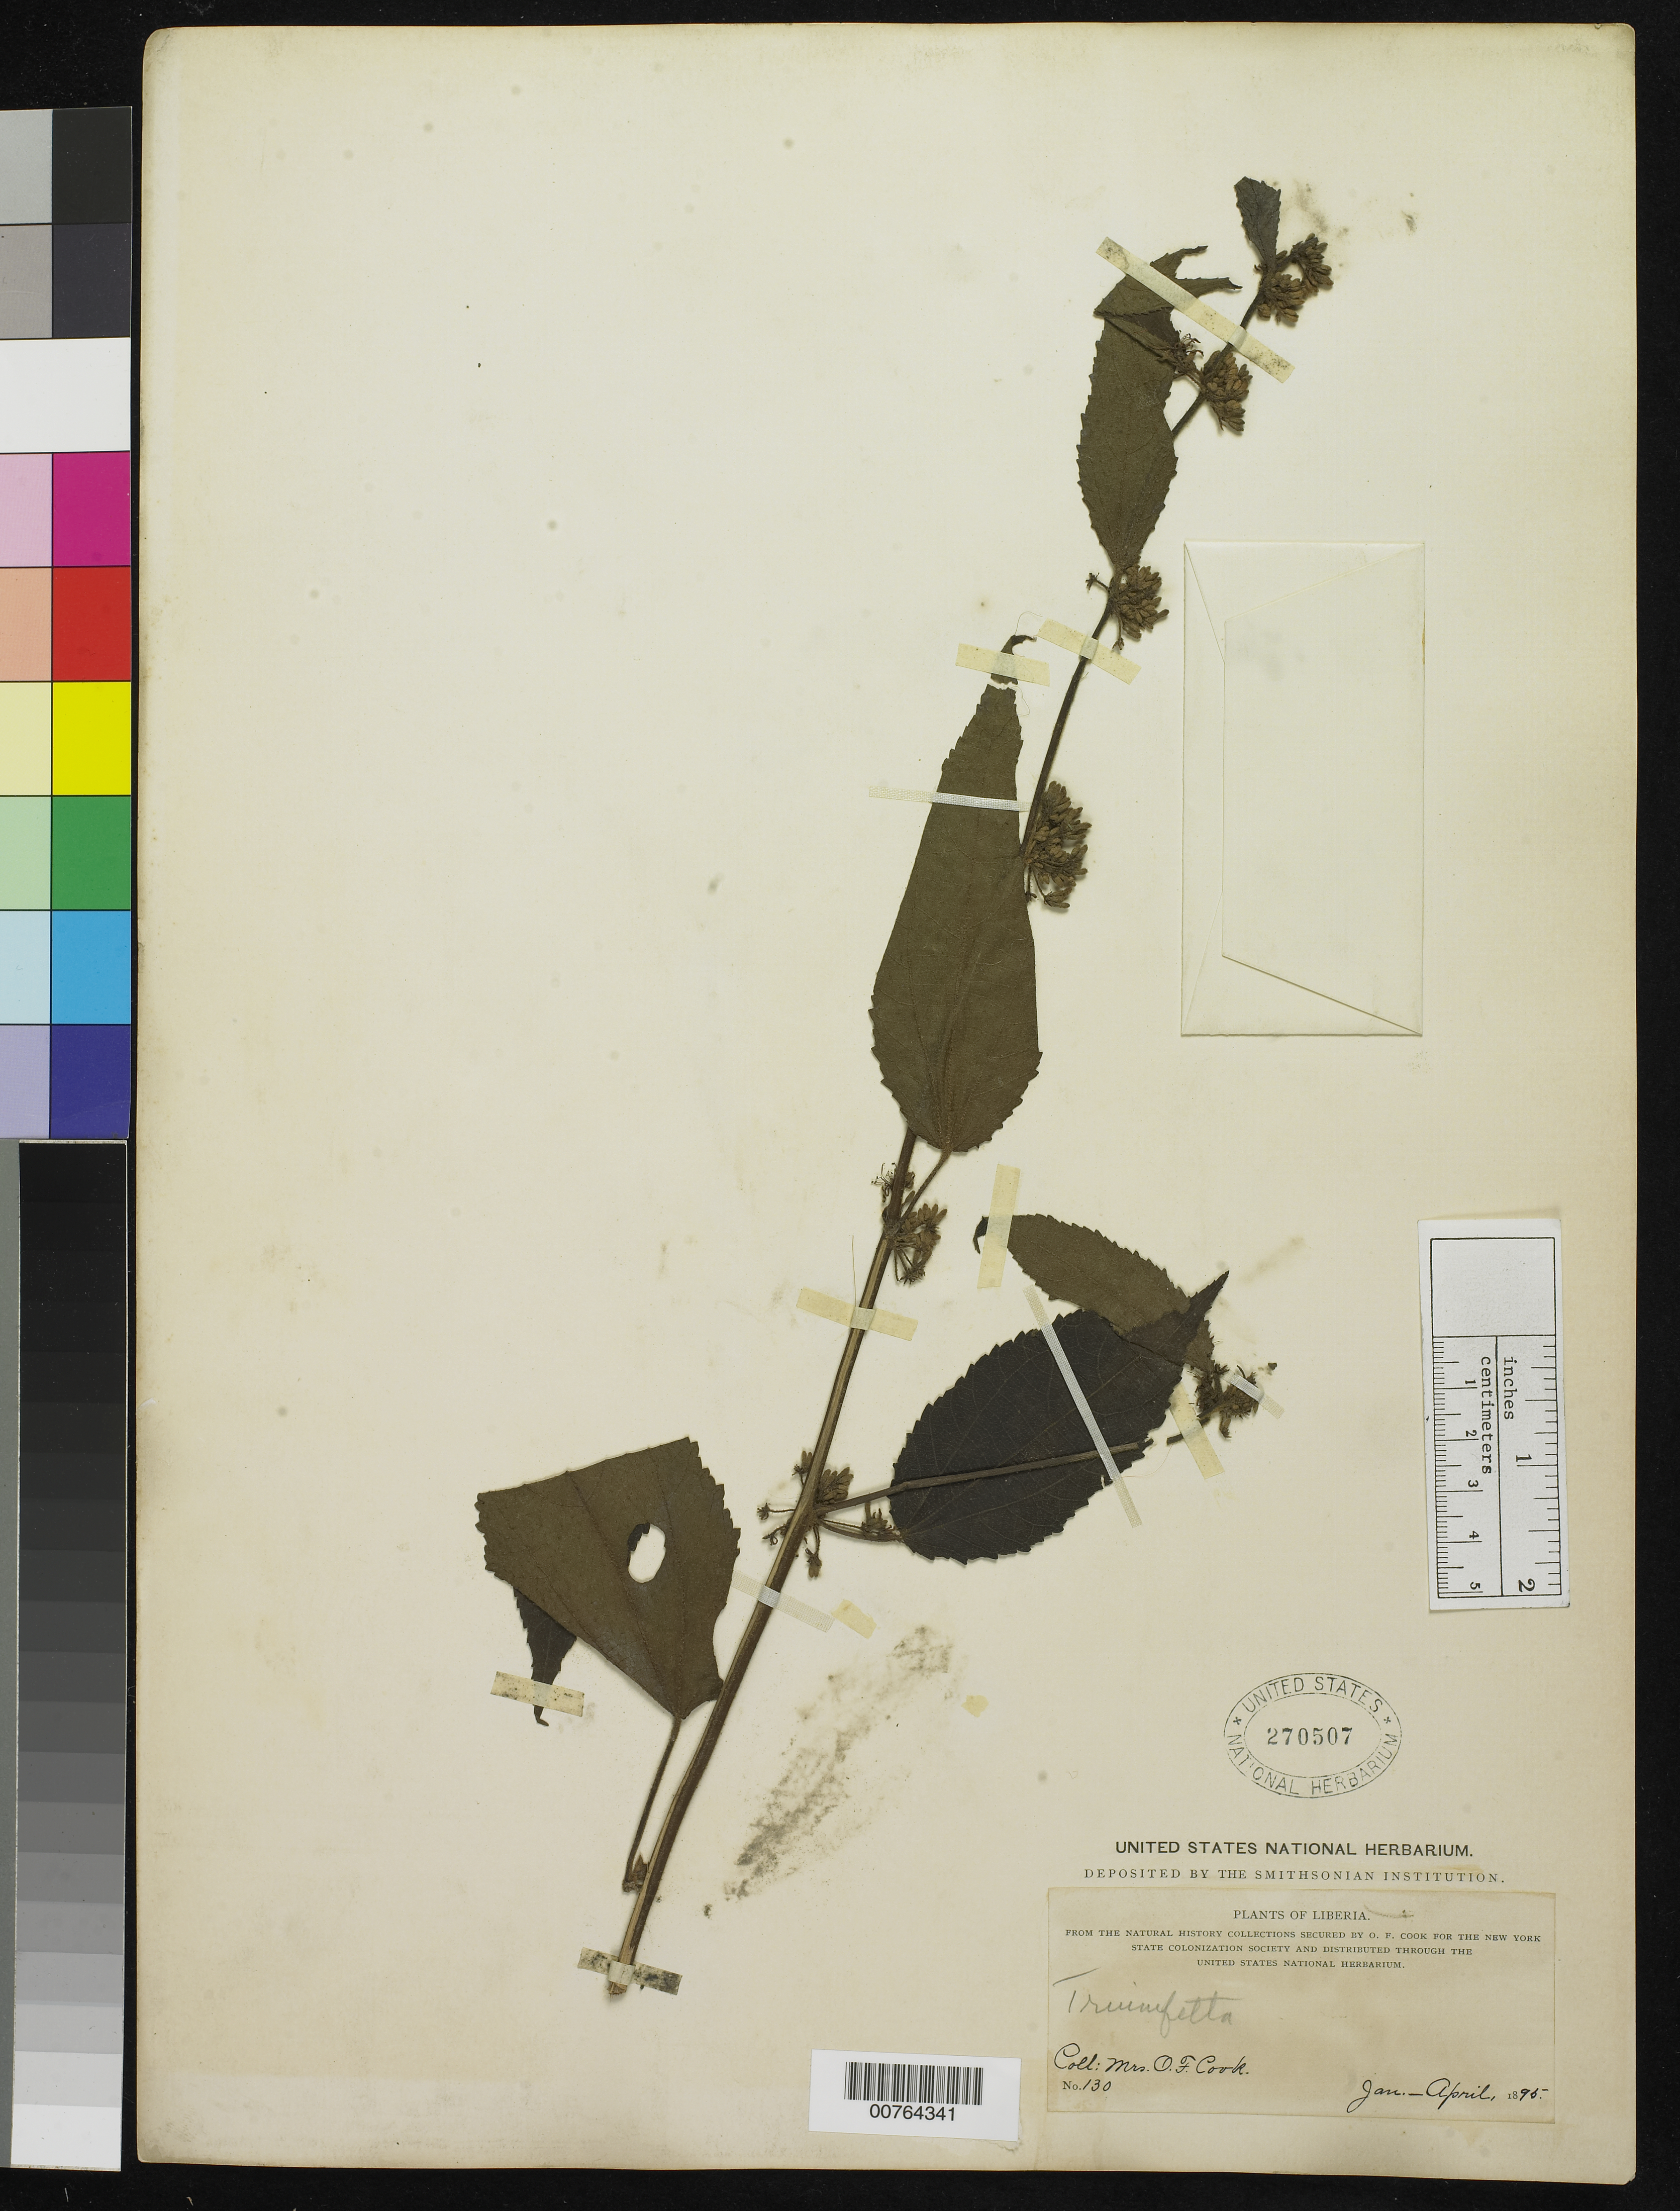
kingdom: Plantae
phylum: Tracheophyta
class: Magnoliopsida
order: Malvales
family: Malvaceae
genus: Triumfetta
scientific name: Triumfetta sp.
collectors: Alice C. Cook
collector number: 130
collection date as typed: Jan 1895 to -- Apr 1895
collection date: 1895-01/1895-04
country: Liberia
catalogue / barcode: US 270507